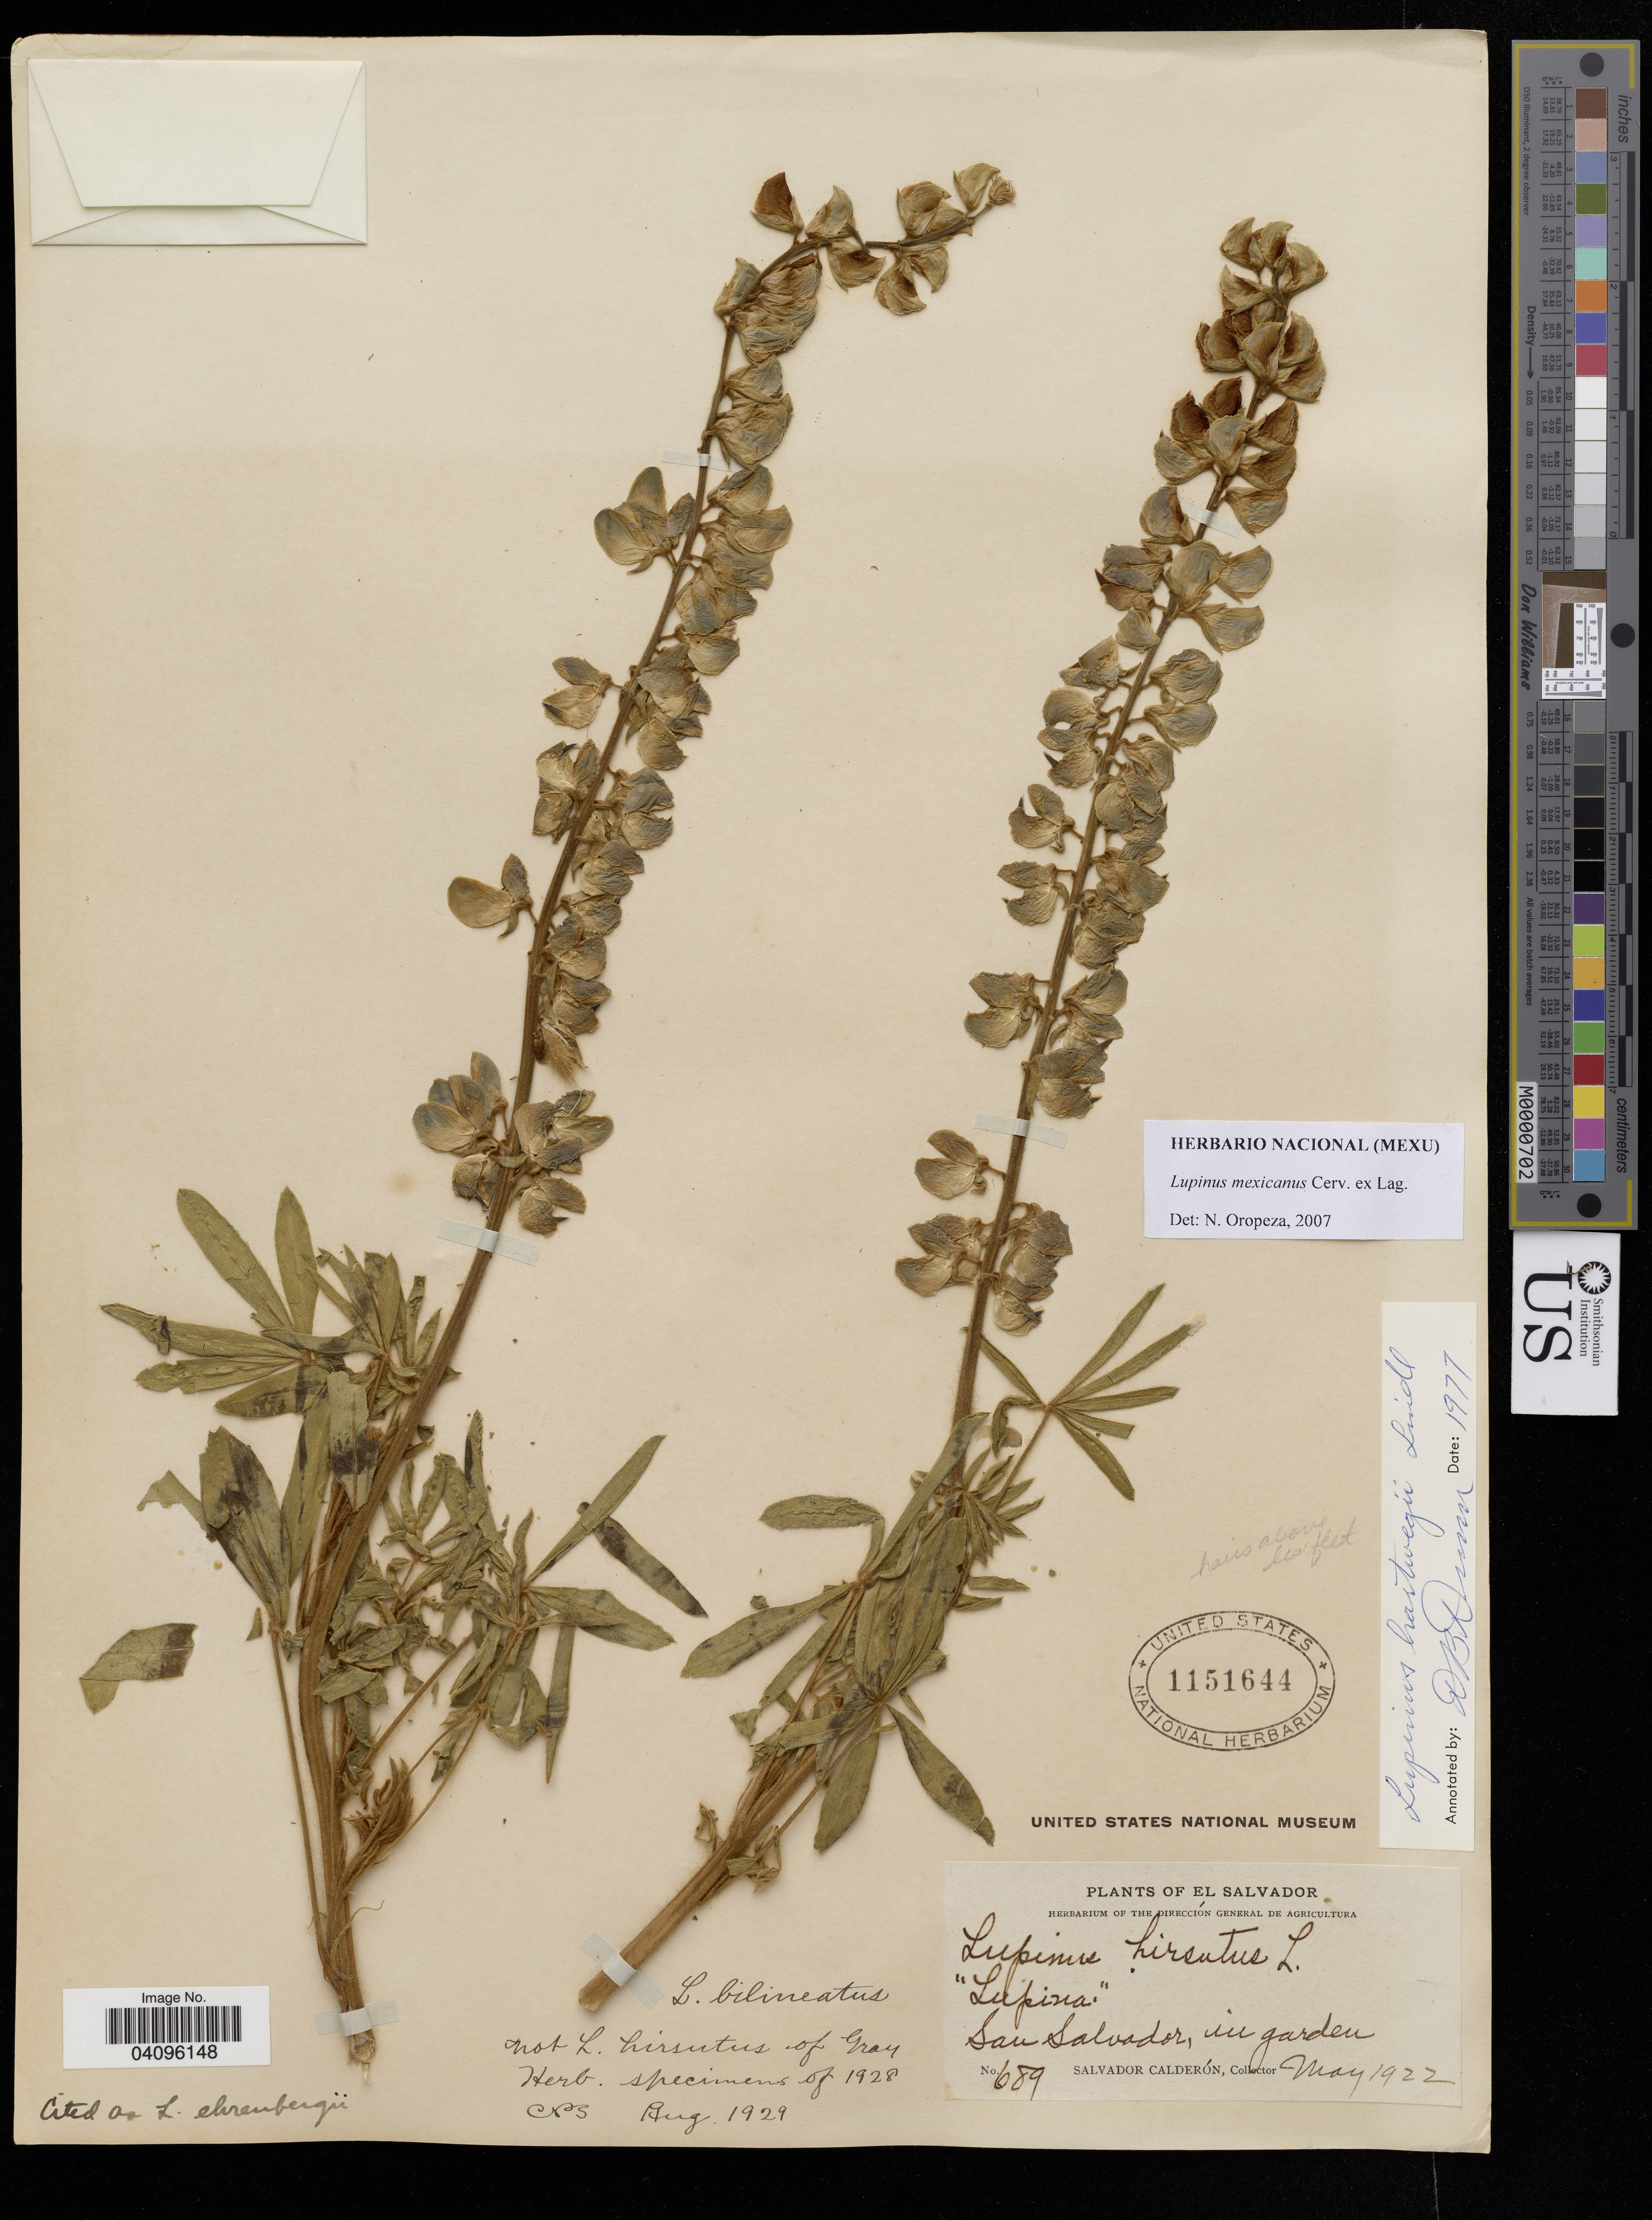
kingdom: Plantae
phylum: Tracheophyta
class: Magnoliopsida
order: Fabales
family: Fabaceae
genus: Lupinus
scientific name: Lupinus mexicanus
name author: Cerv. ex Lag.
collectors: S. Calderón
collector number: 689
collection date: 1922-05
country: El Salvador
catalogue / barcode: US 1151644